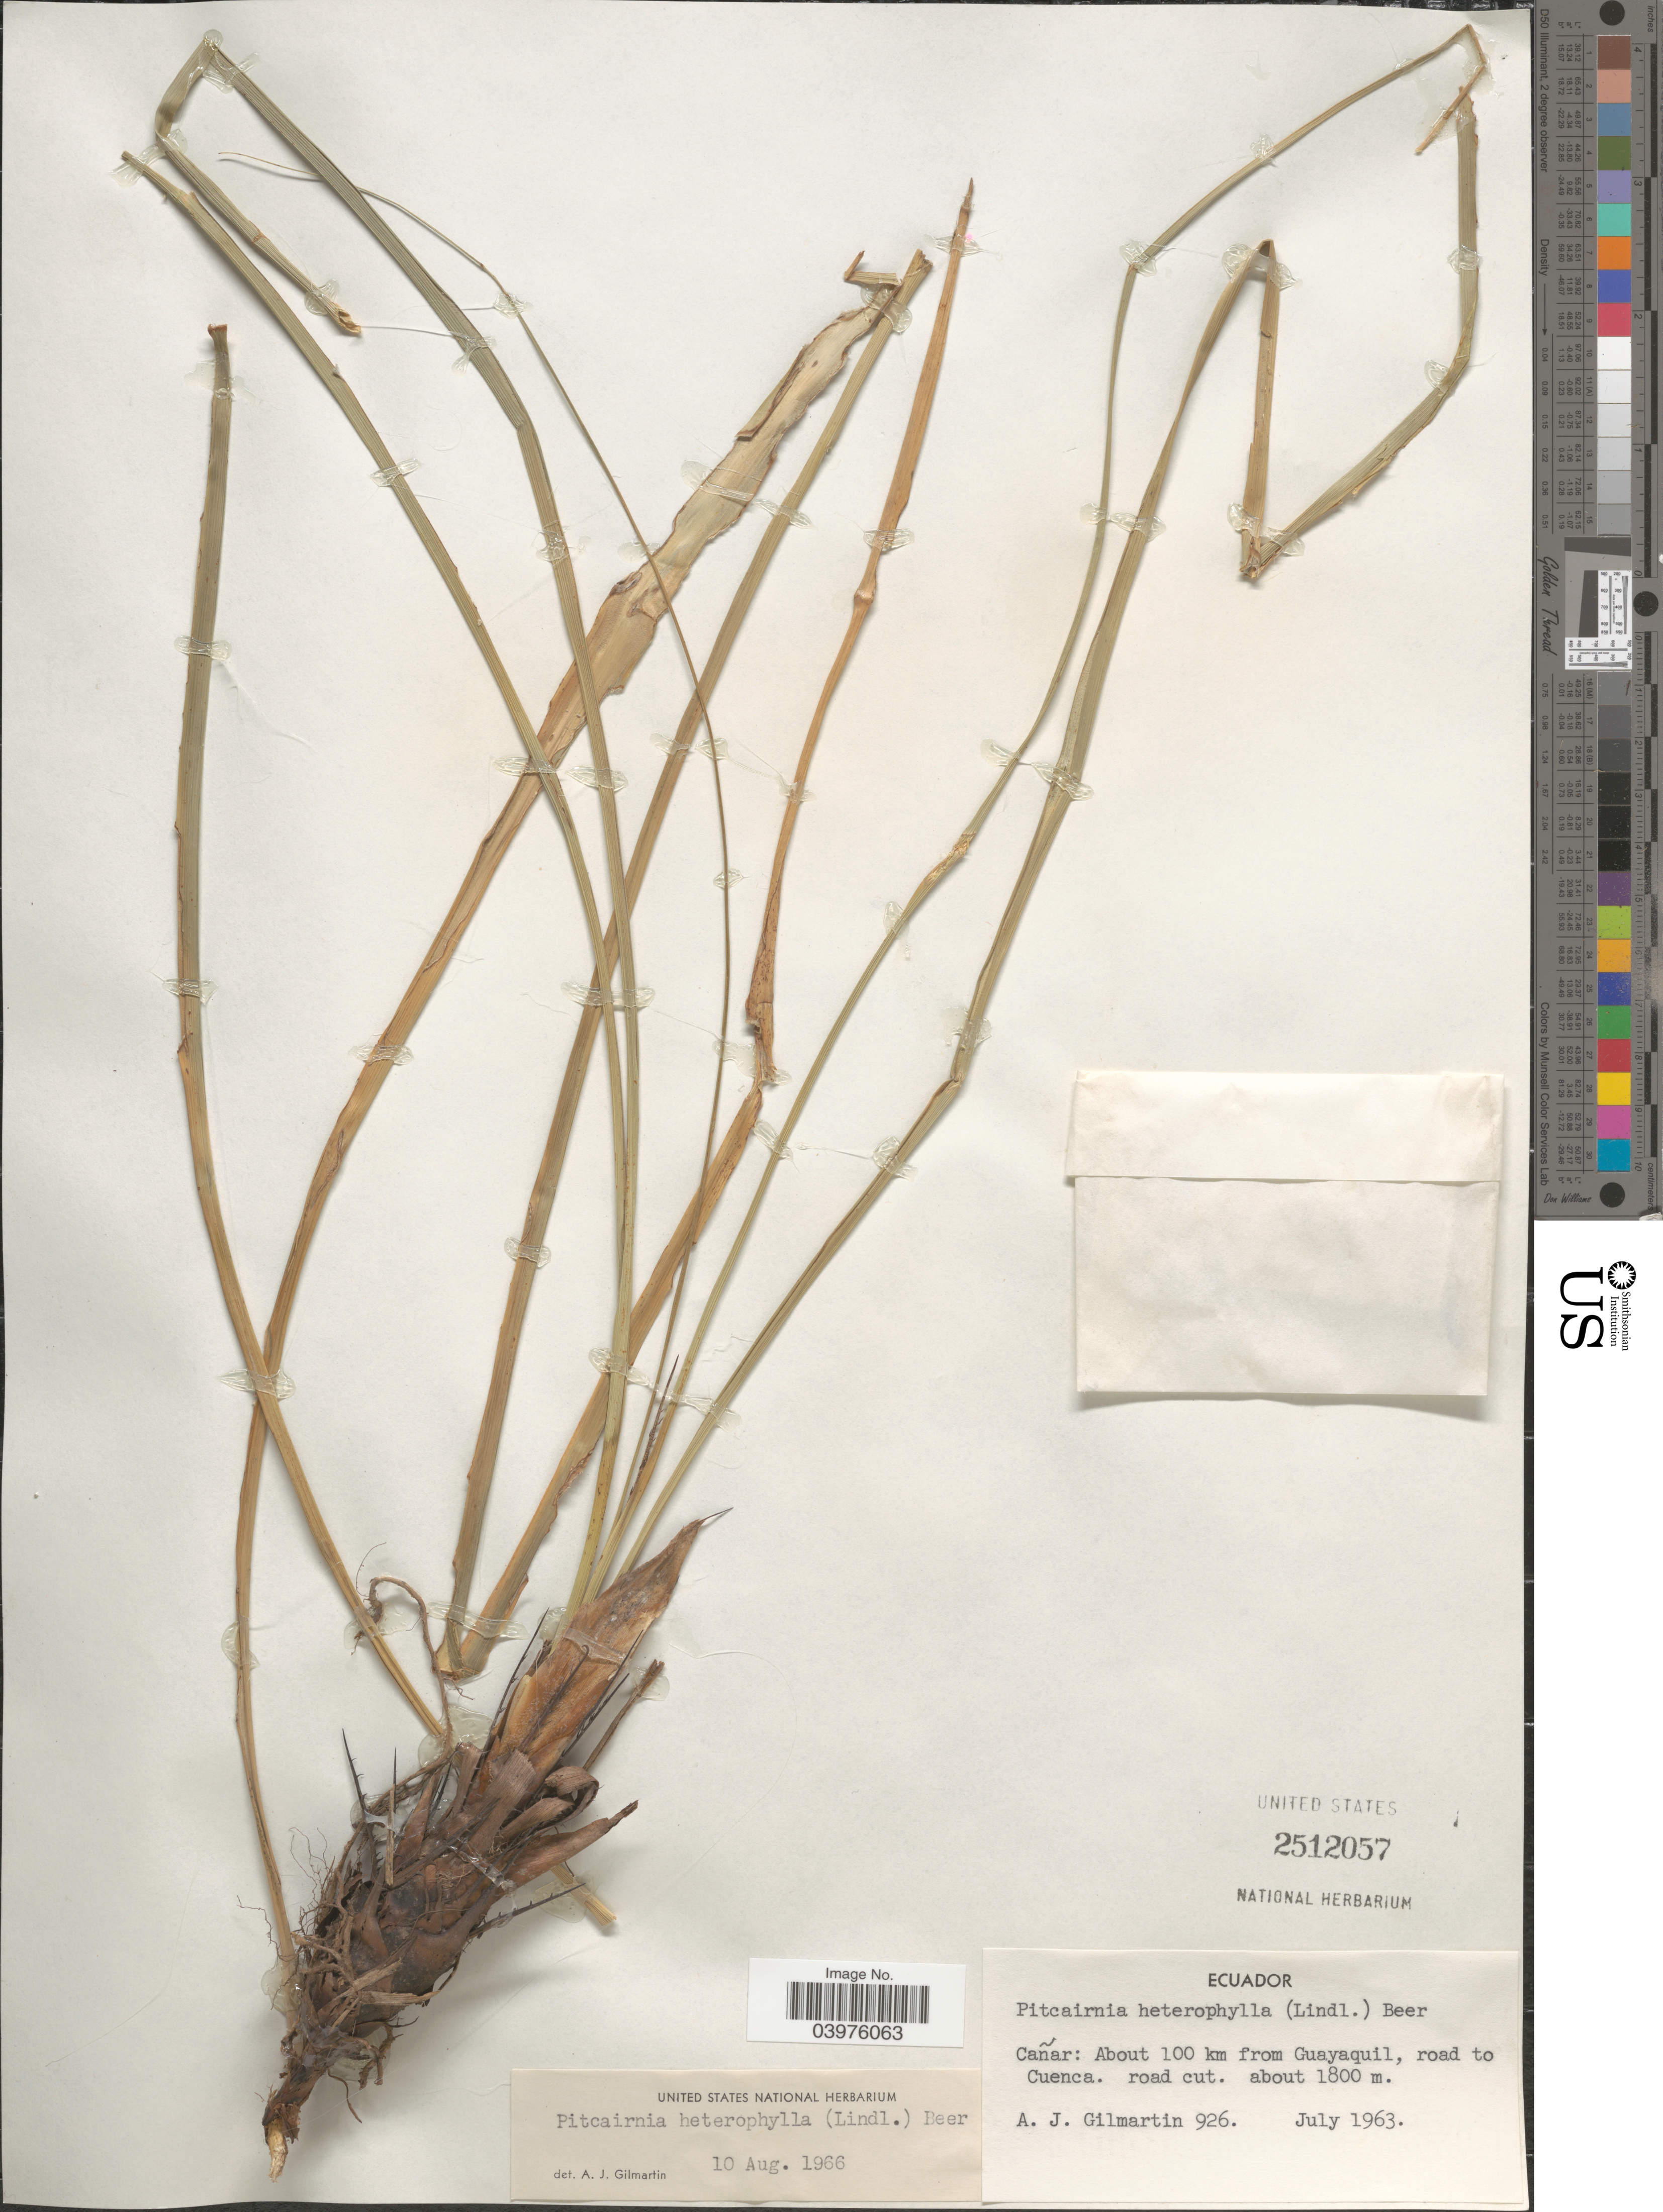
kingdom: Plantae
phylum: Tracheophyta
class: Liliopsida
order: Poales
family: Bromeliaceae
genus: Pitcairnia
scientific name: Pitcairnia heterophylla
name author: (Lindl.) Beer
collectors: A. J. Gilmartin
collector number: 926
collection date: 1963-07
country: Ecuador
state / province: Cañar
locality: About 100 km from Guayaquil, road to Cuenca. road cut.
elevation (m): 1800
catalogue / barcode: US 2512057